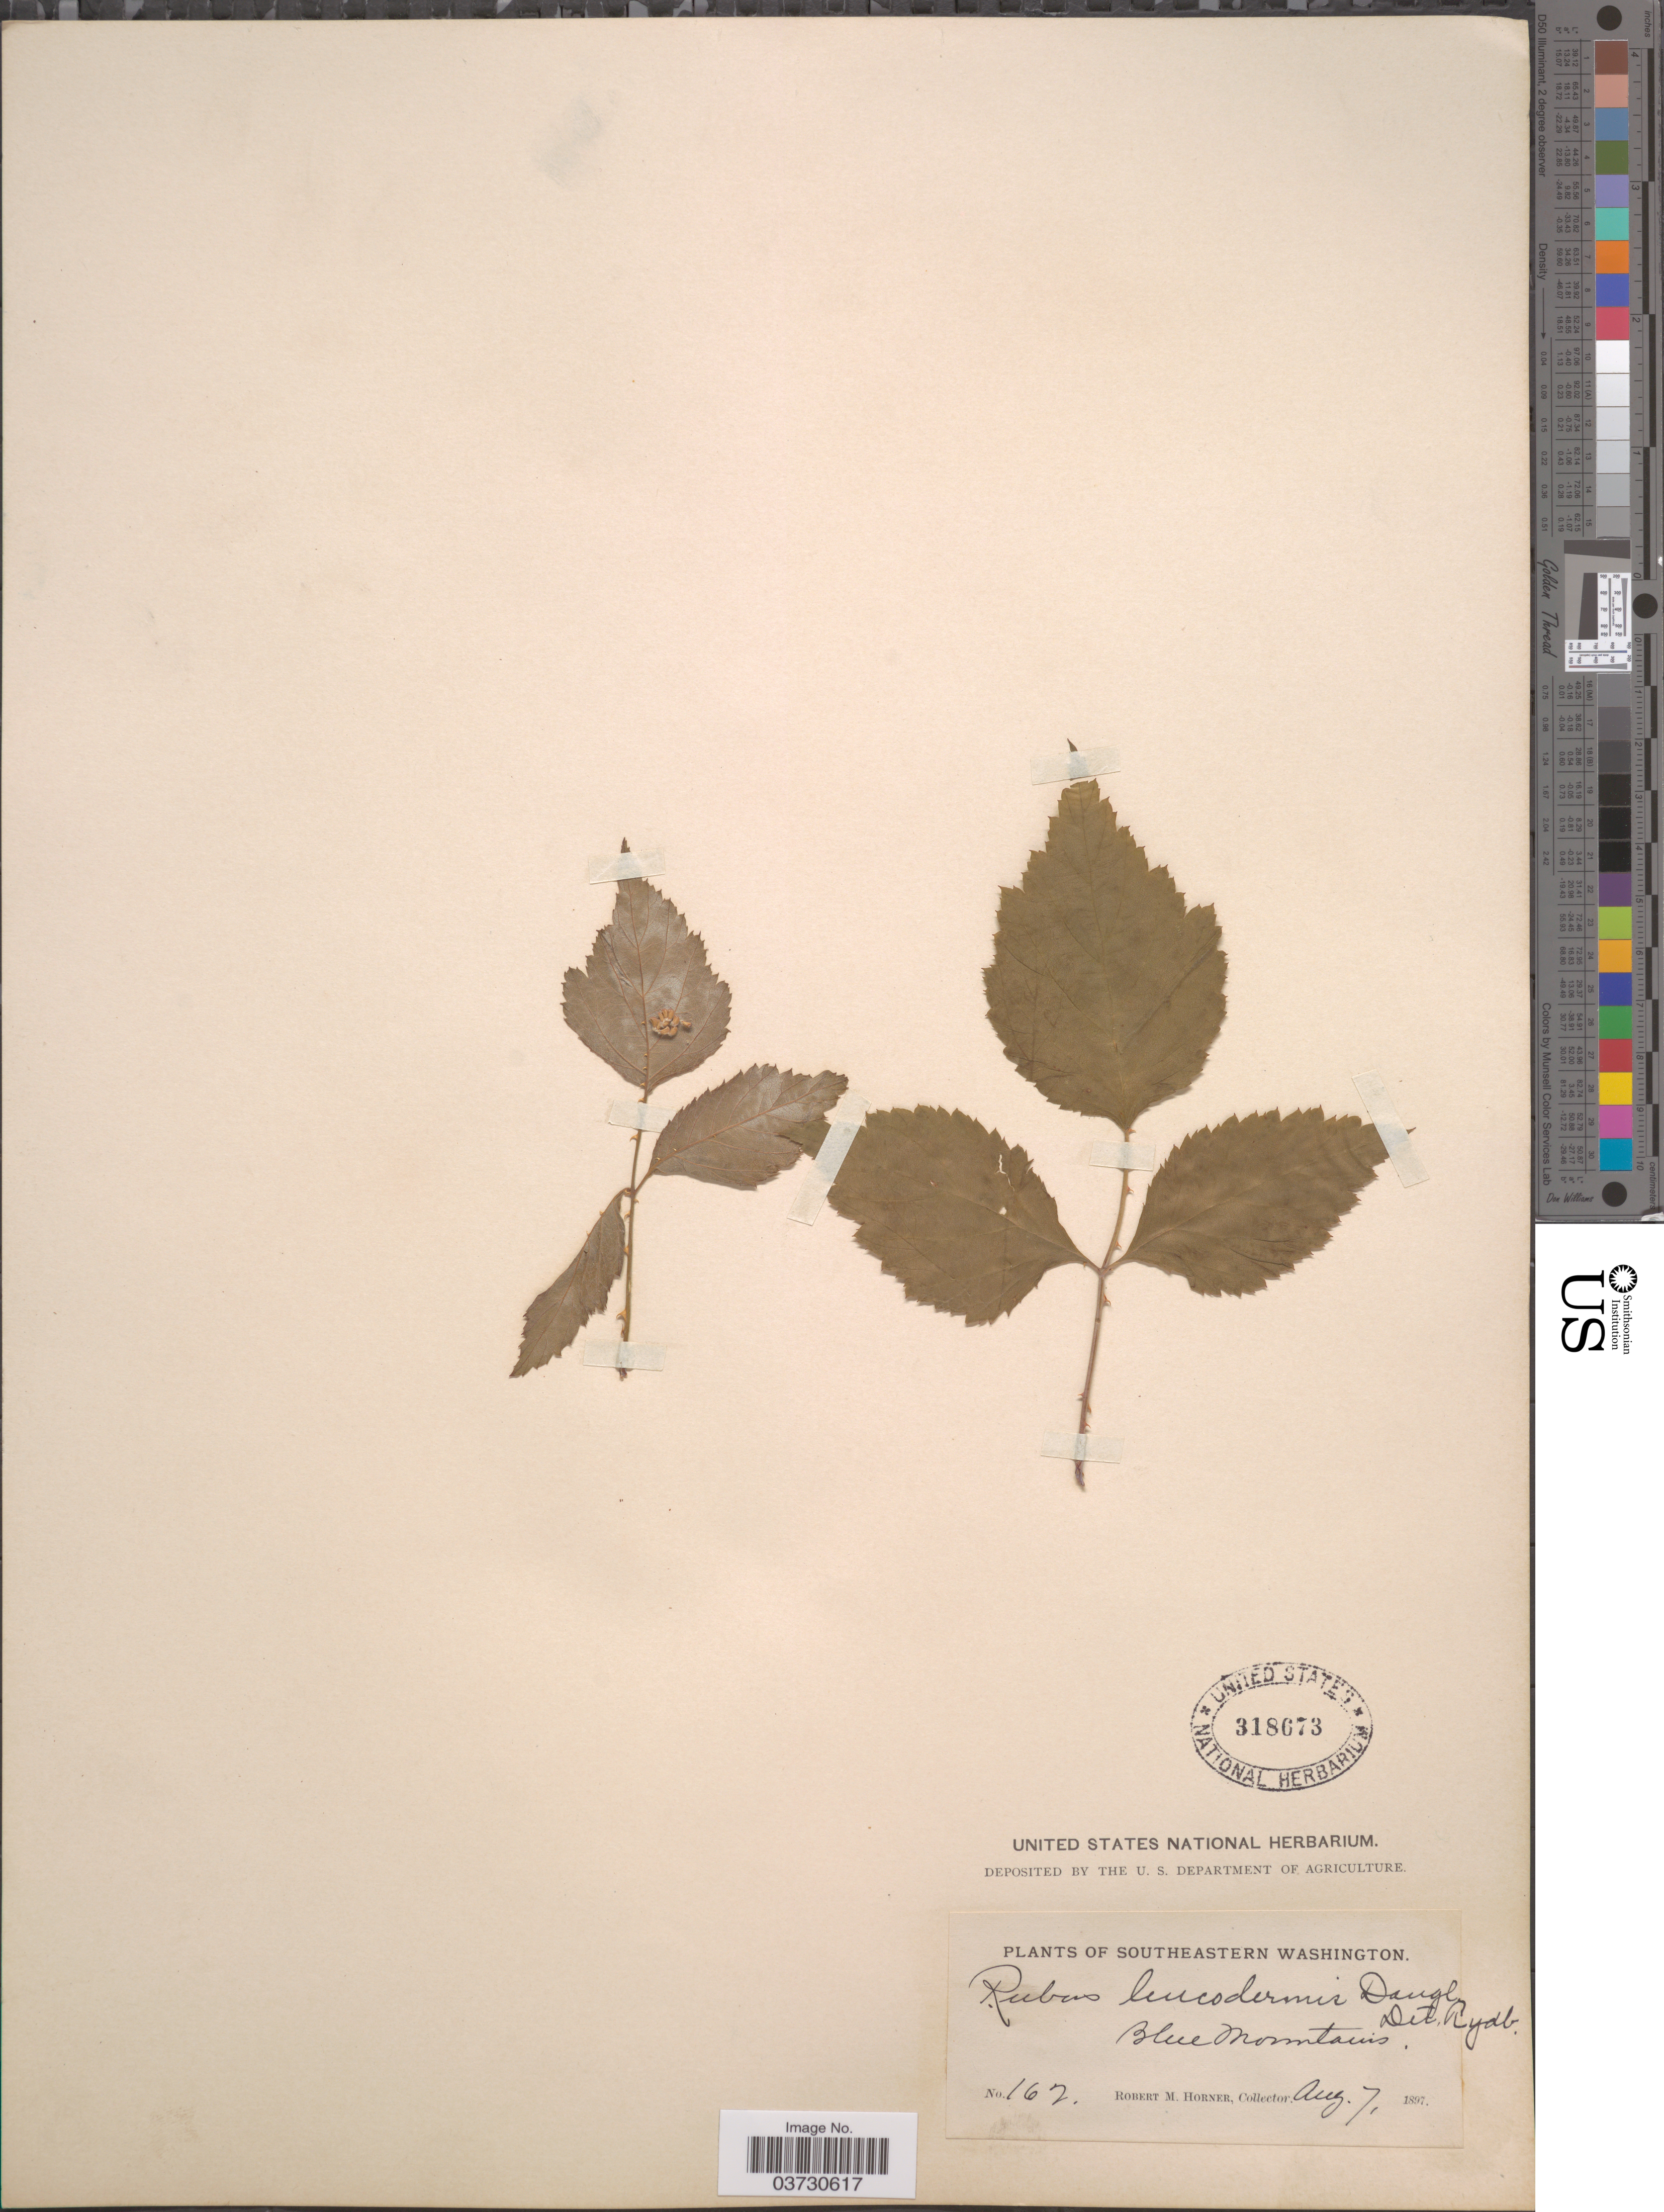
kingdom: Plantae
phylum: Tracheophyta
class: Magnoliopsida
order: Rosales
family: Rosaceae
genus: Rubus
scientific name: Rubus leucodermis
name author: Douglas ex Torr. & A. Gray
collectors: R. Horner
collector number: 162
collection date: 1897-08-07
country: United States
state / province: Washington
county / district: Clallam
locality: Southeastern Washington. Blue Mountains.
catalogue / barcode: US 318673